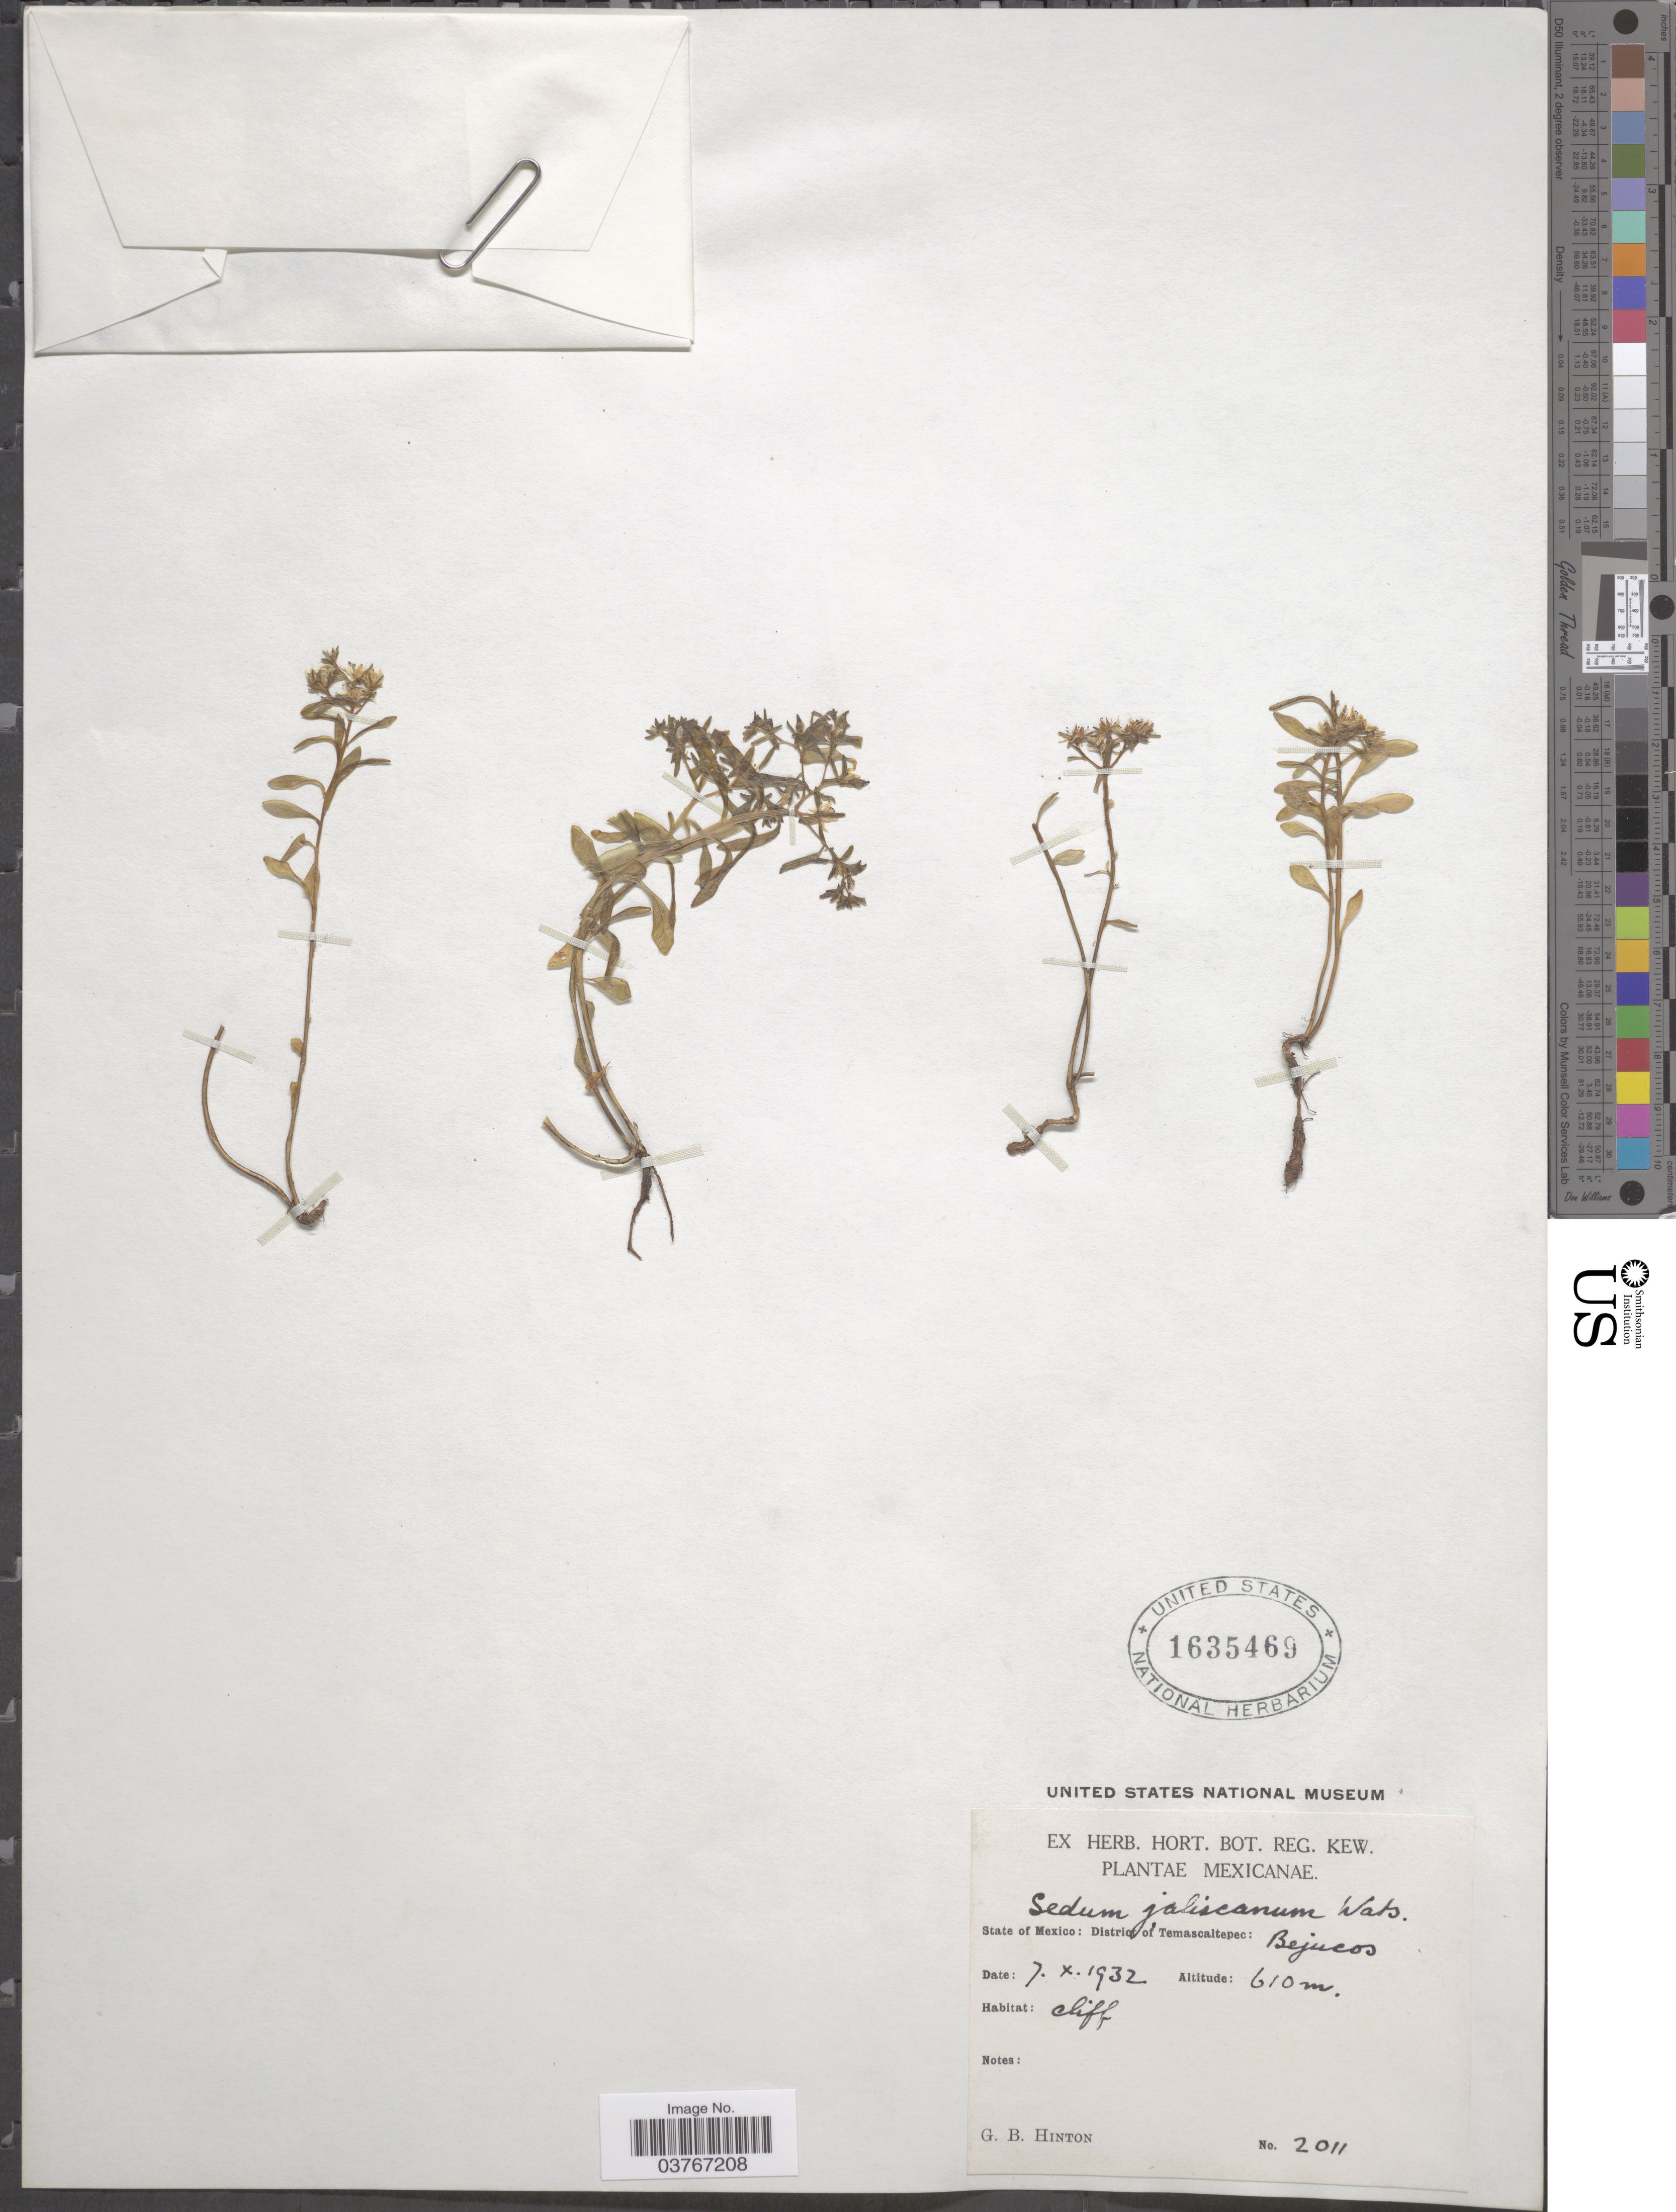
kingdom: Plantae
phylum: Tracheophyta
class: Magnoliopsida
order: Saxifragales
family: Crassulaceae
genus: Sedum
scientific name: Sedum jaliscanum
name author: S. Watson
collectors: G. B. Hinton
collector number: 2011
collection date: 1932-10-07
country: Mexico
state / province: México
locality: District of Temascaltepec: Bejucos.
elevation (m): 610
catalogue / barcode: US 1635469